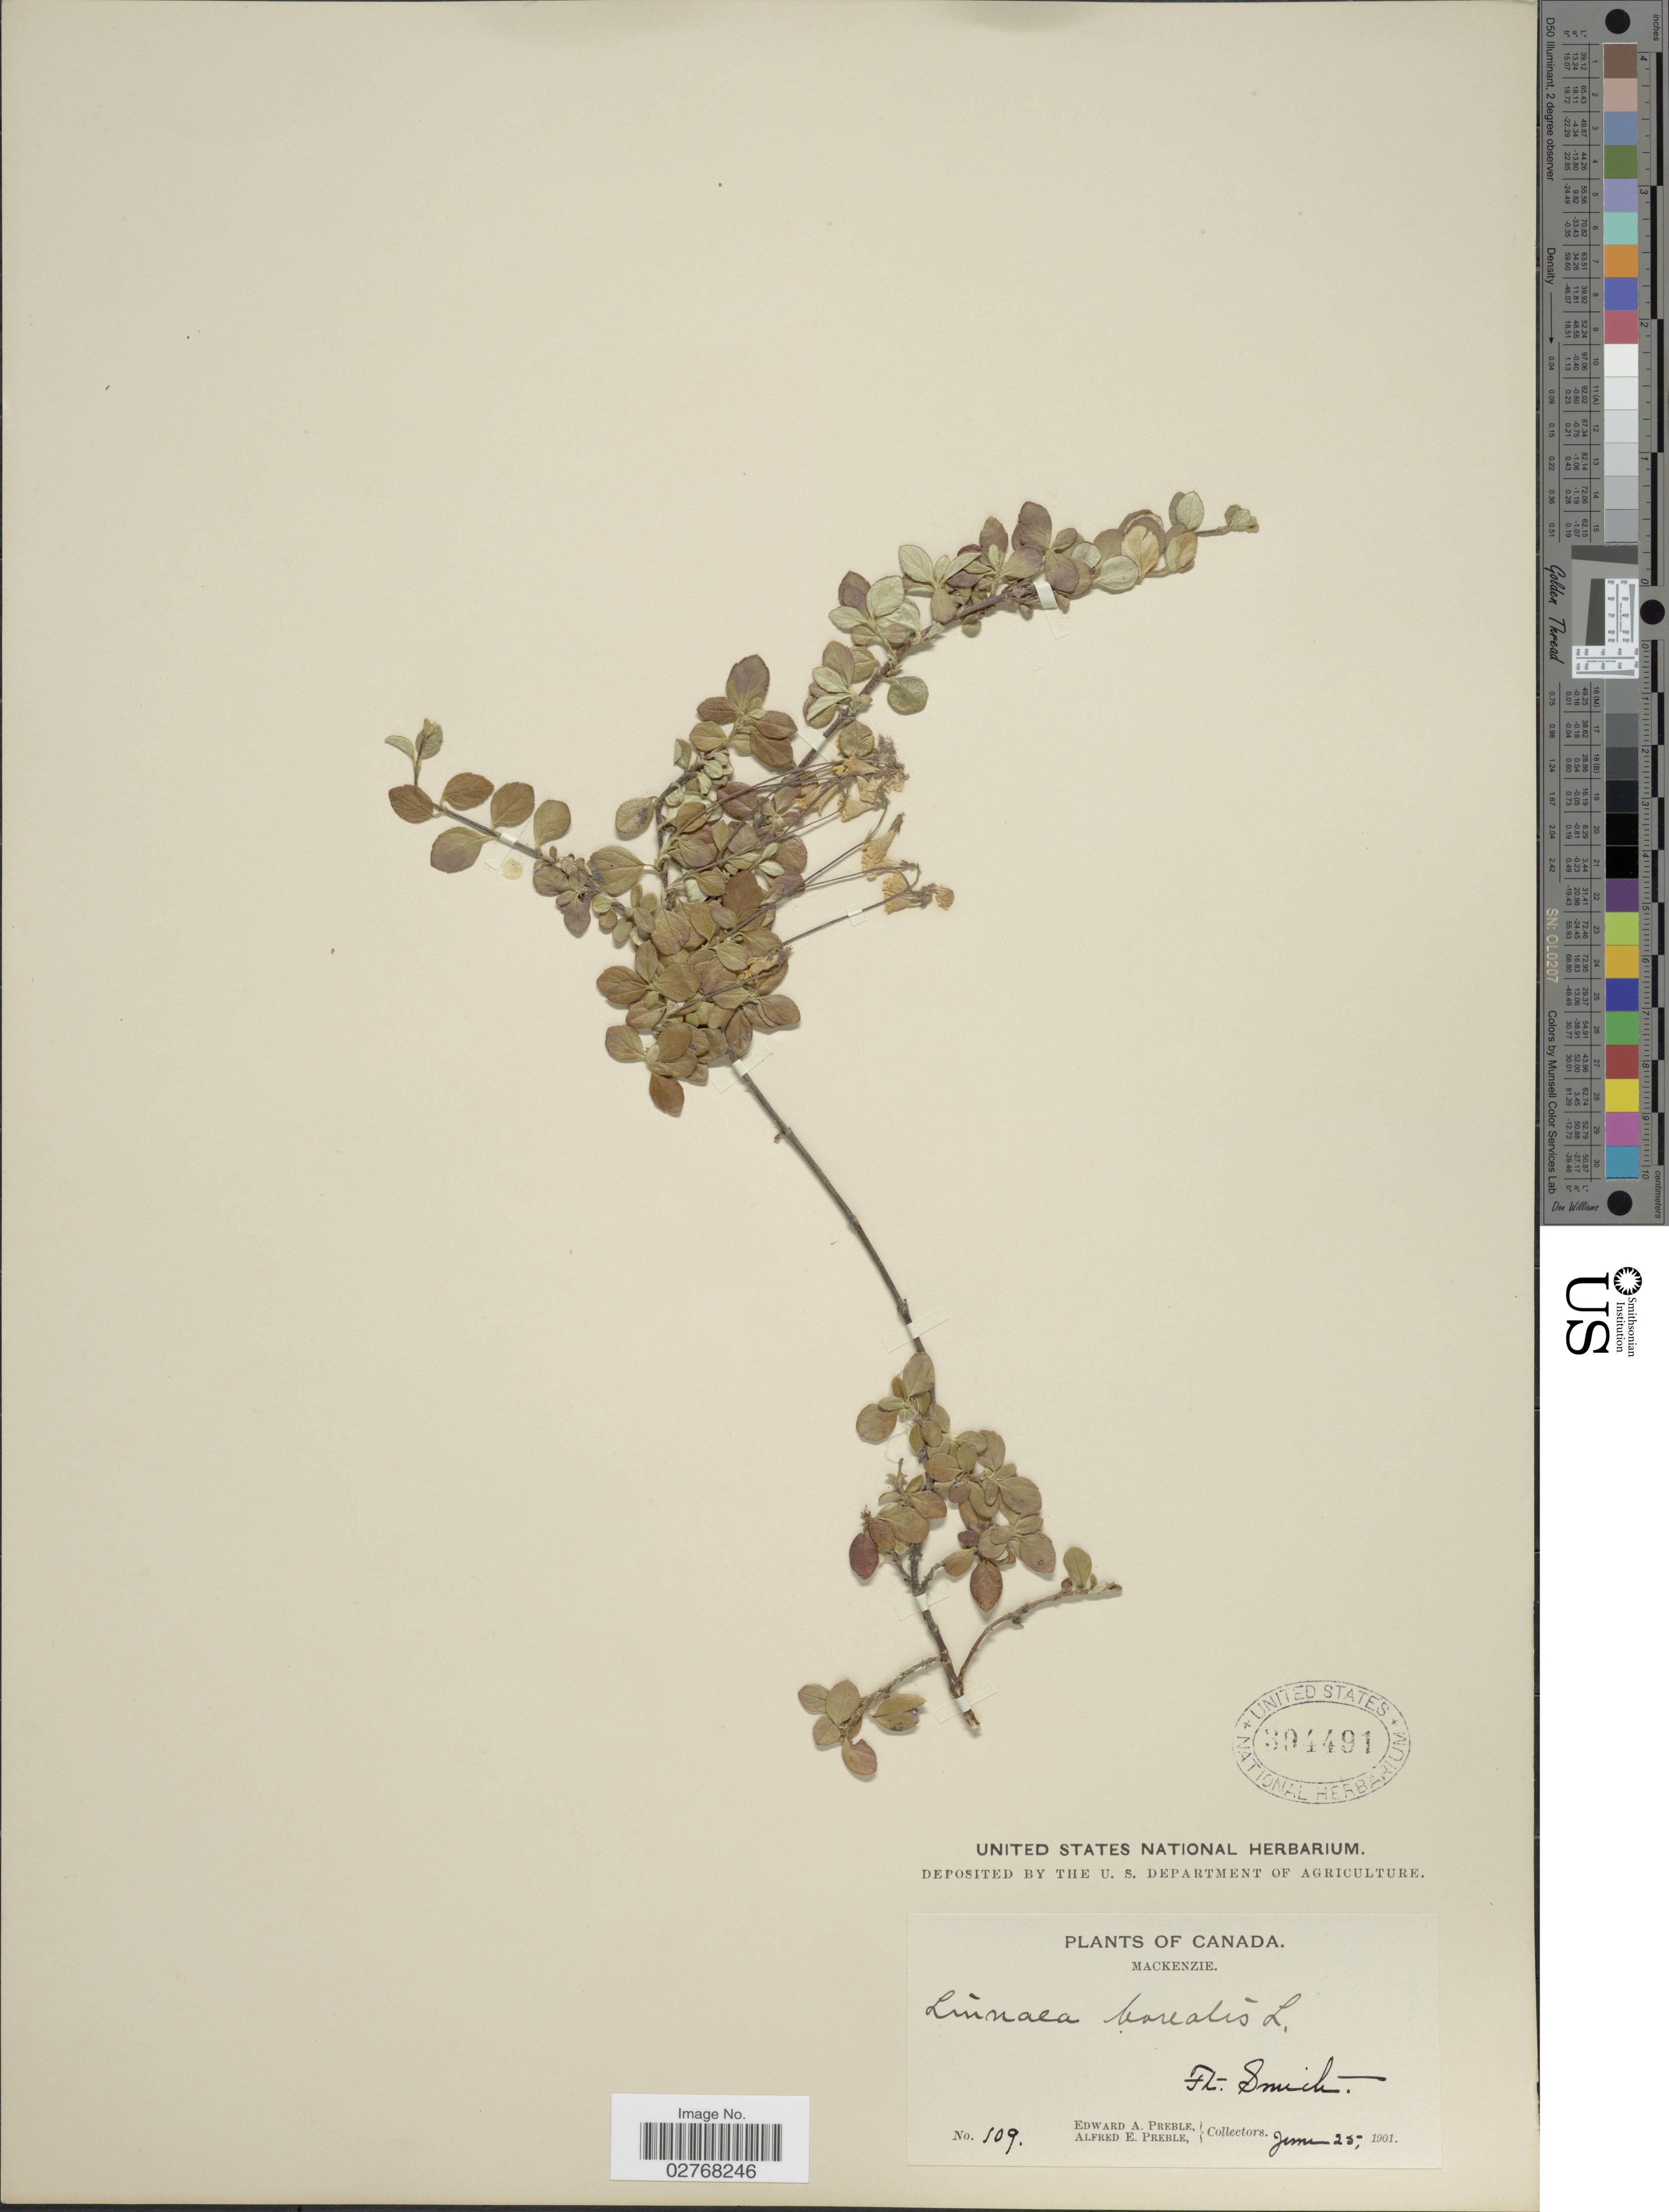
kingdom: Plantae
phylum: Tracheophyta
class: Magnoliopsida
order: Dipsacales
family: Caprifoliaceae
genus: Linnaea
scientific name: Linnaea borealis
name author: L.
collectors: E. Preble & A. Preble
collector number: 109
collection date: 1901-06-25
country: Canada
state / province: Northwest Territories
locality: Mackenzie. Ft. Smith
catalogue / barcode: US 394491